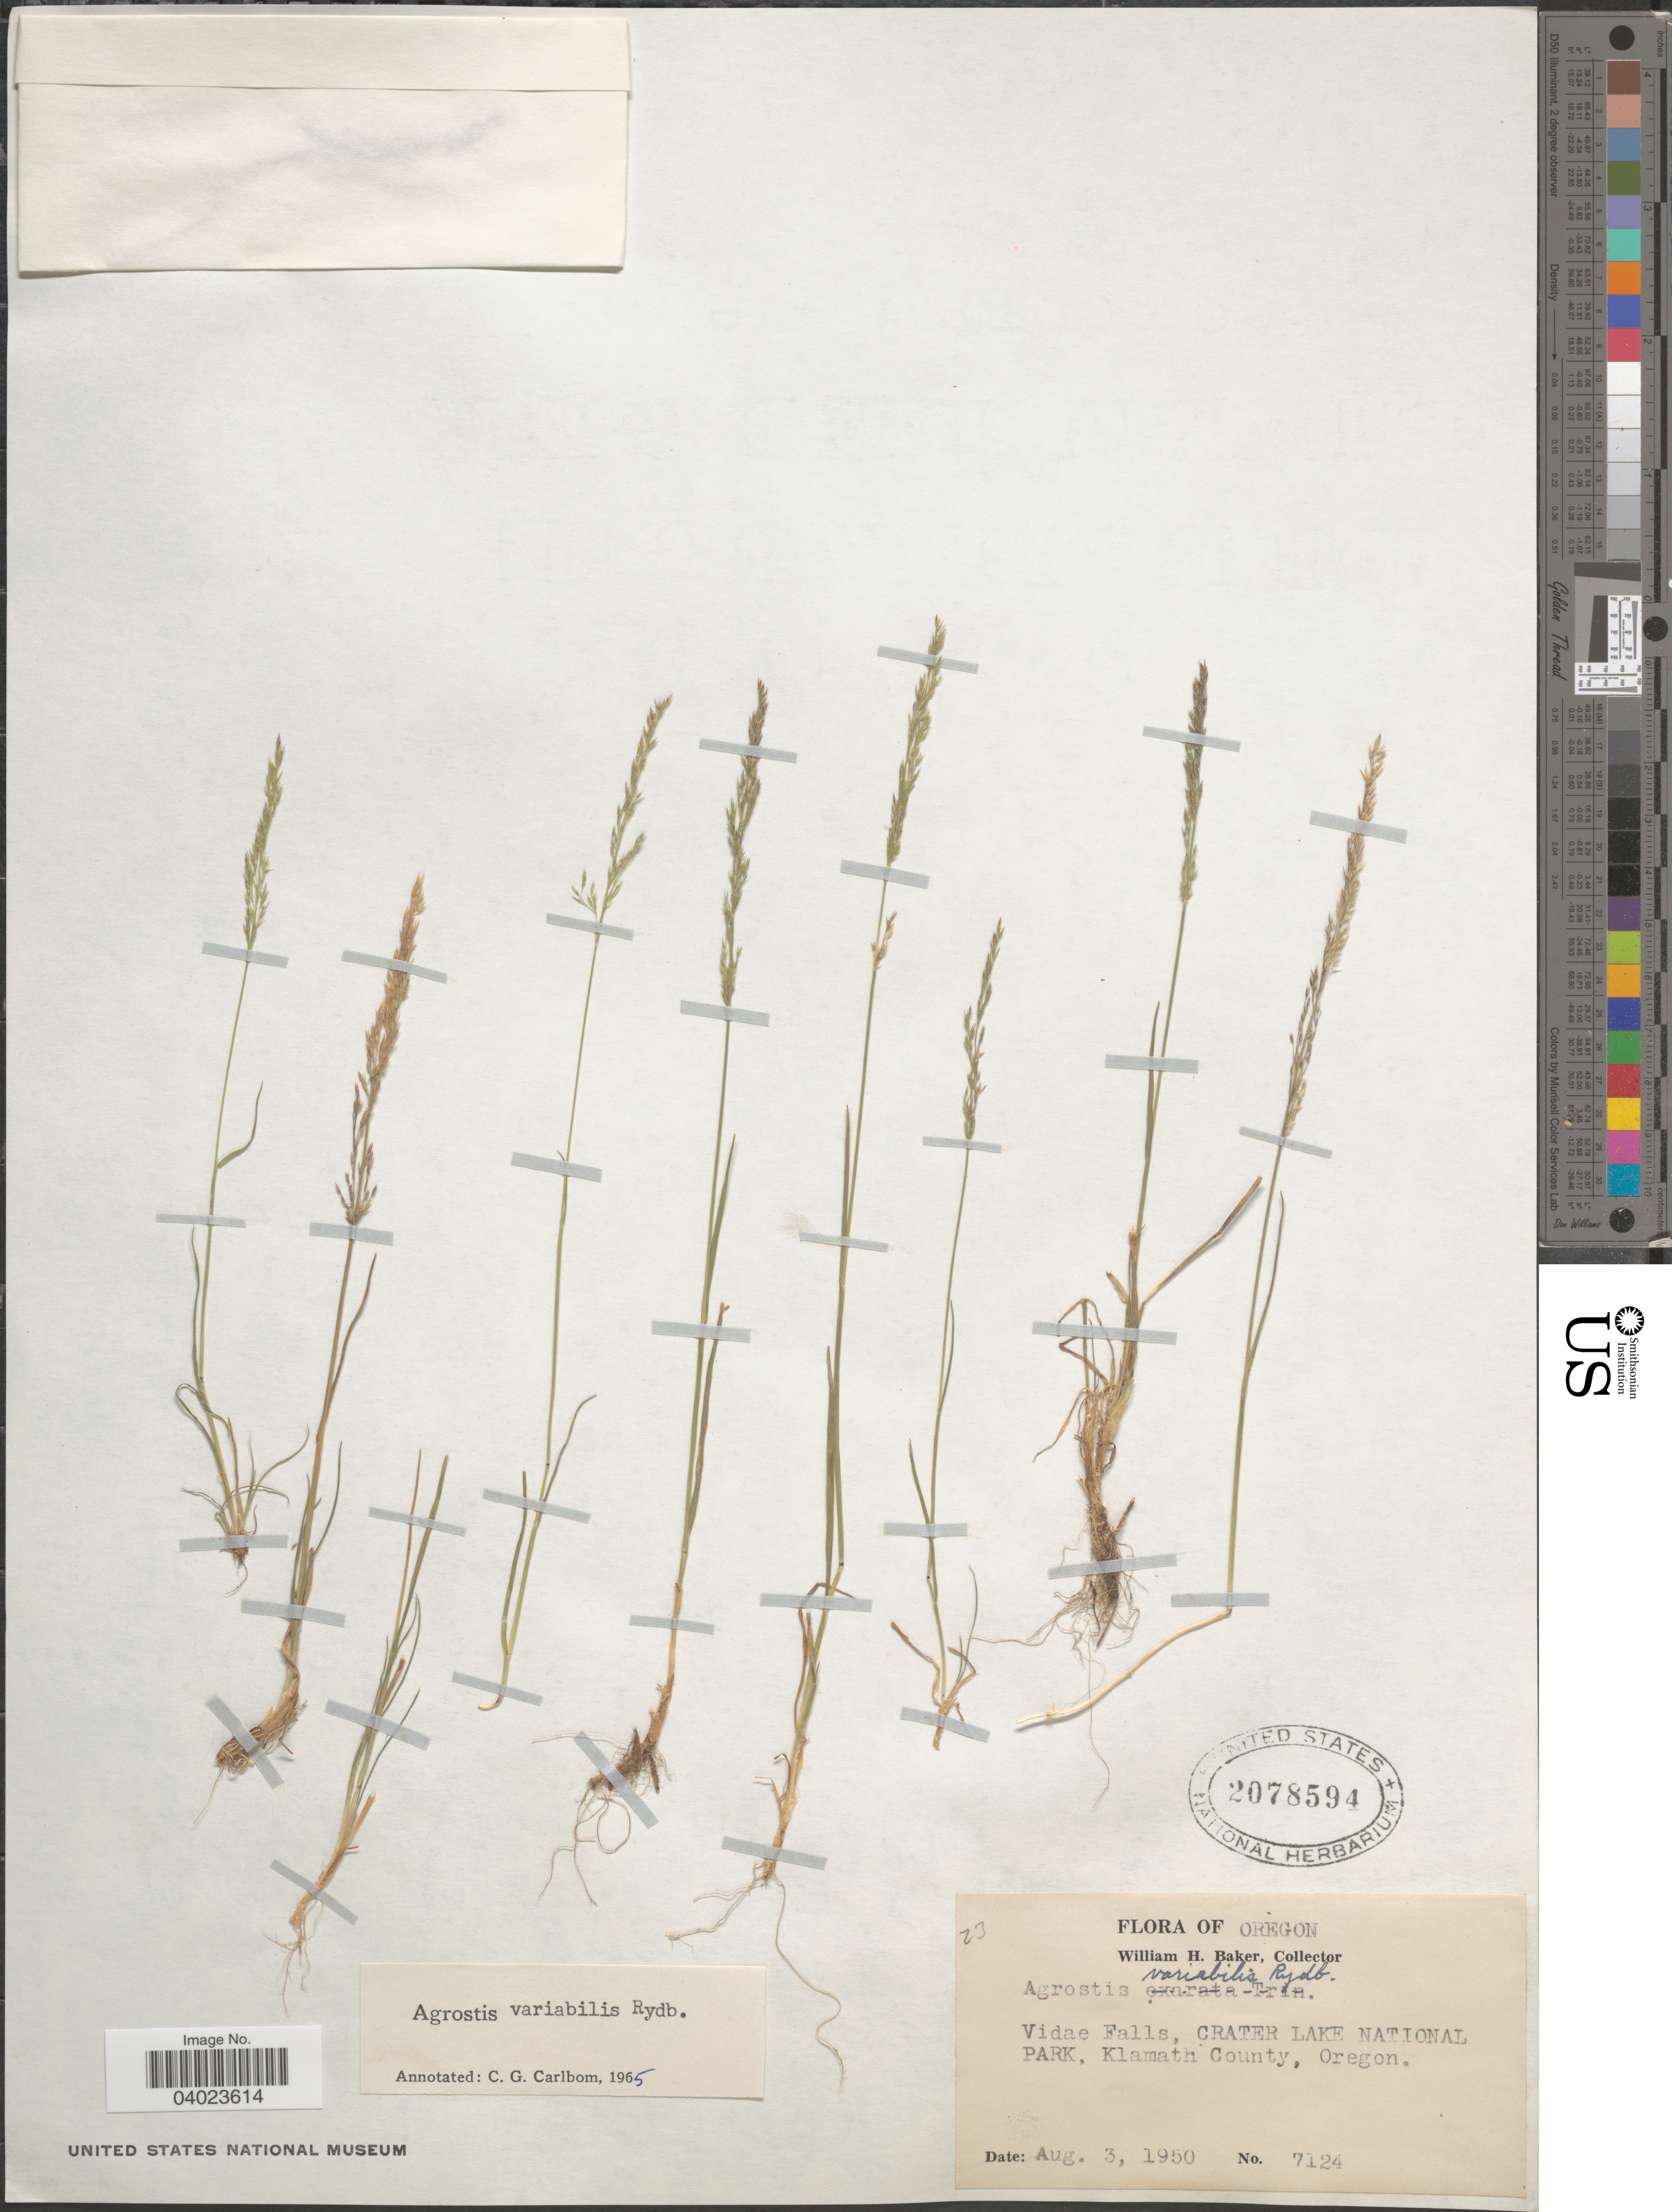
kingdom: Plantae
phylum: Tracheophyta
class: Liliopsida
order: Poales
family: Poaceae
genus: Agrostis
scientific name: Agrostis variabilis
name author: Rydb.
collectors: W. H. Baker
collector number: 7124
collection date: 1950-08-03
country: United States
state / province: Oregon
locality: Vidae Falls, Crater Lake National Park, Klamath County.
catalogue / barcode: US 2078594